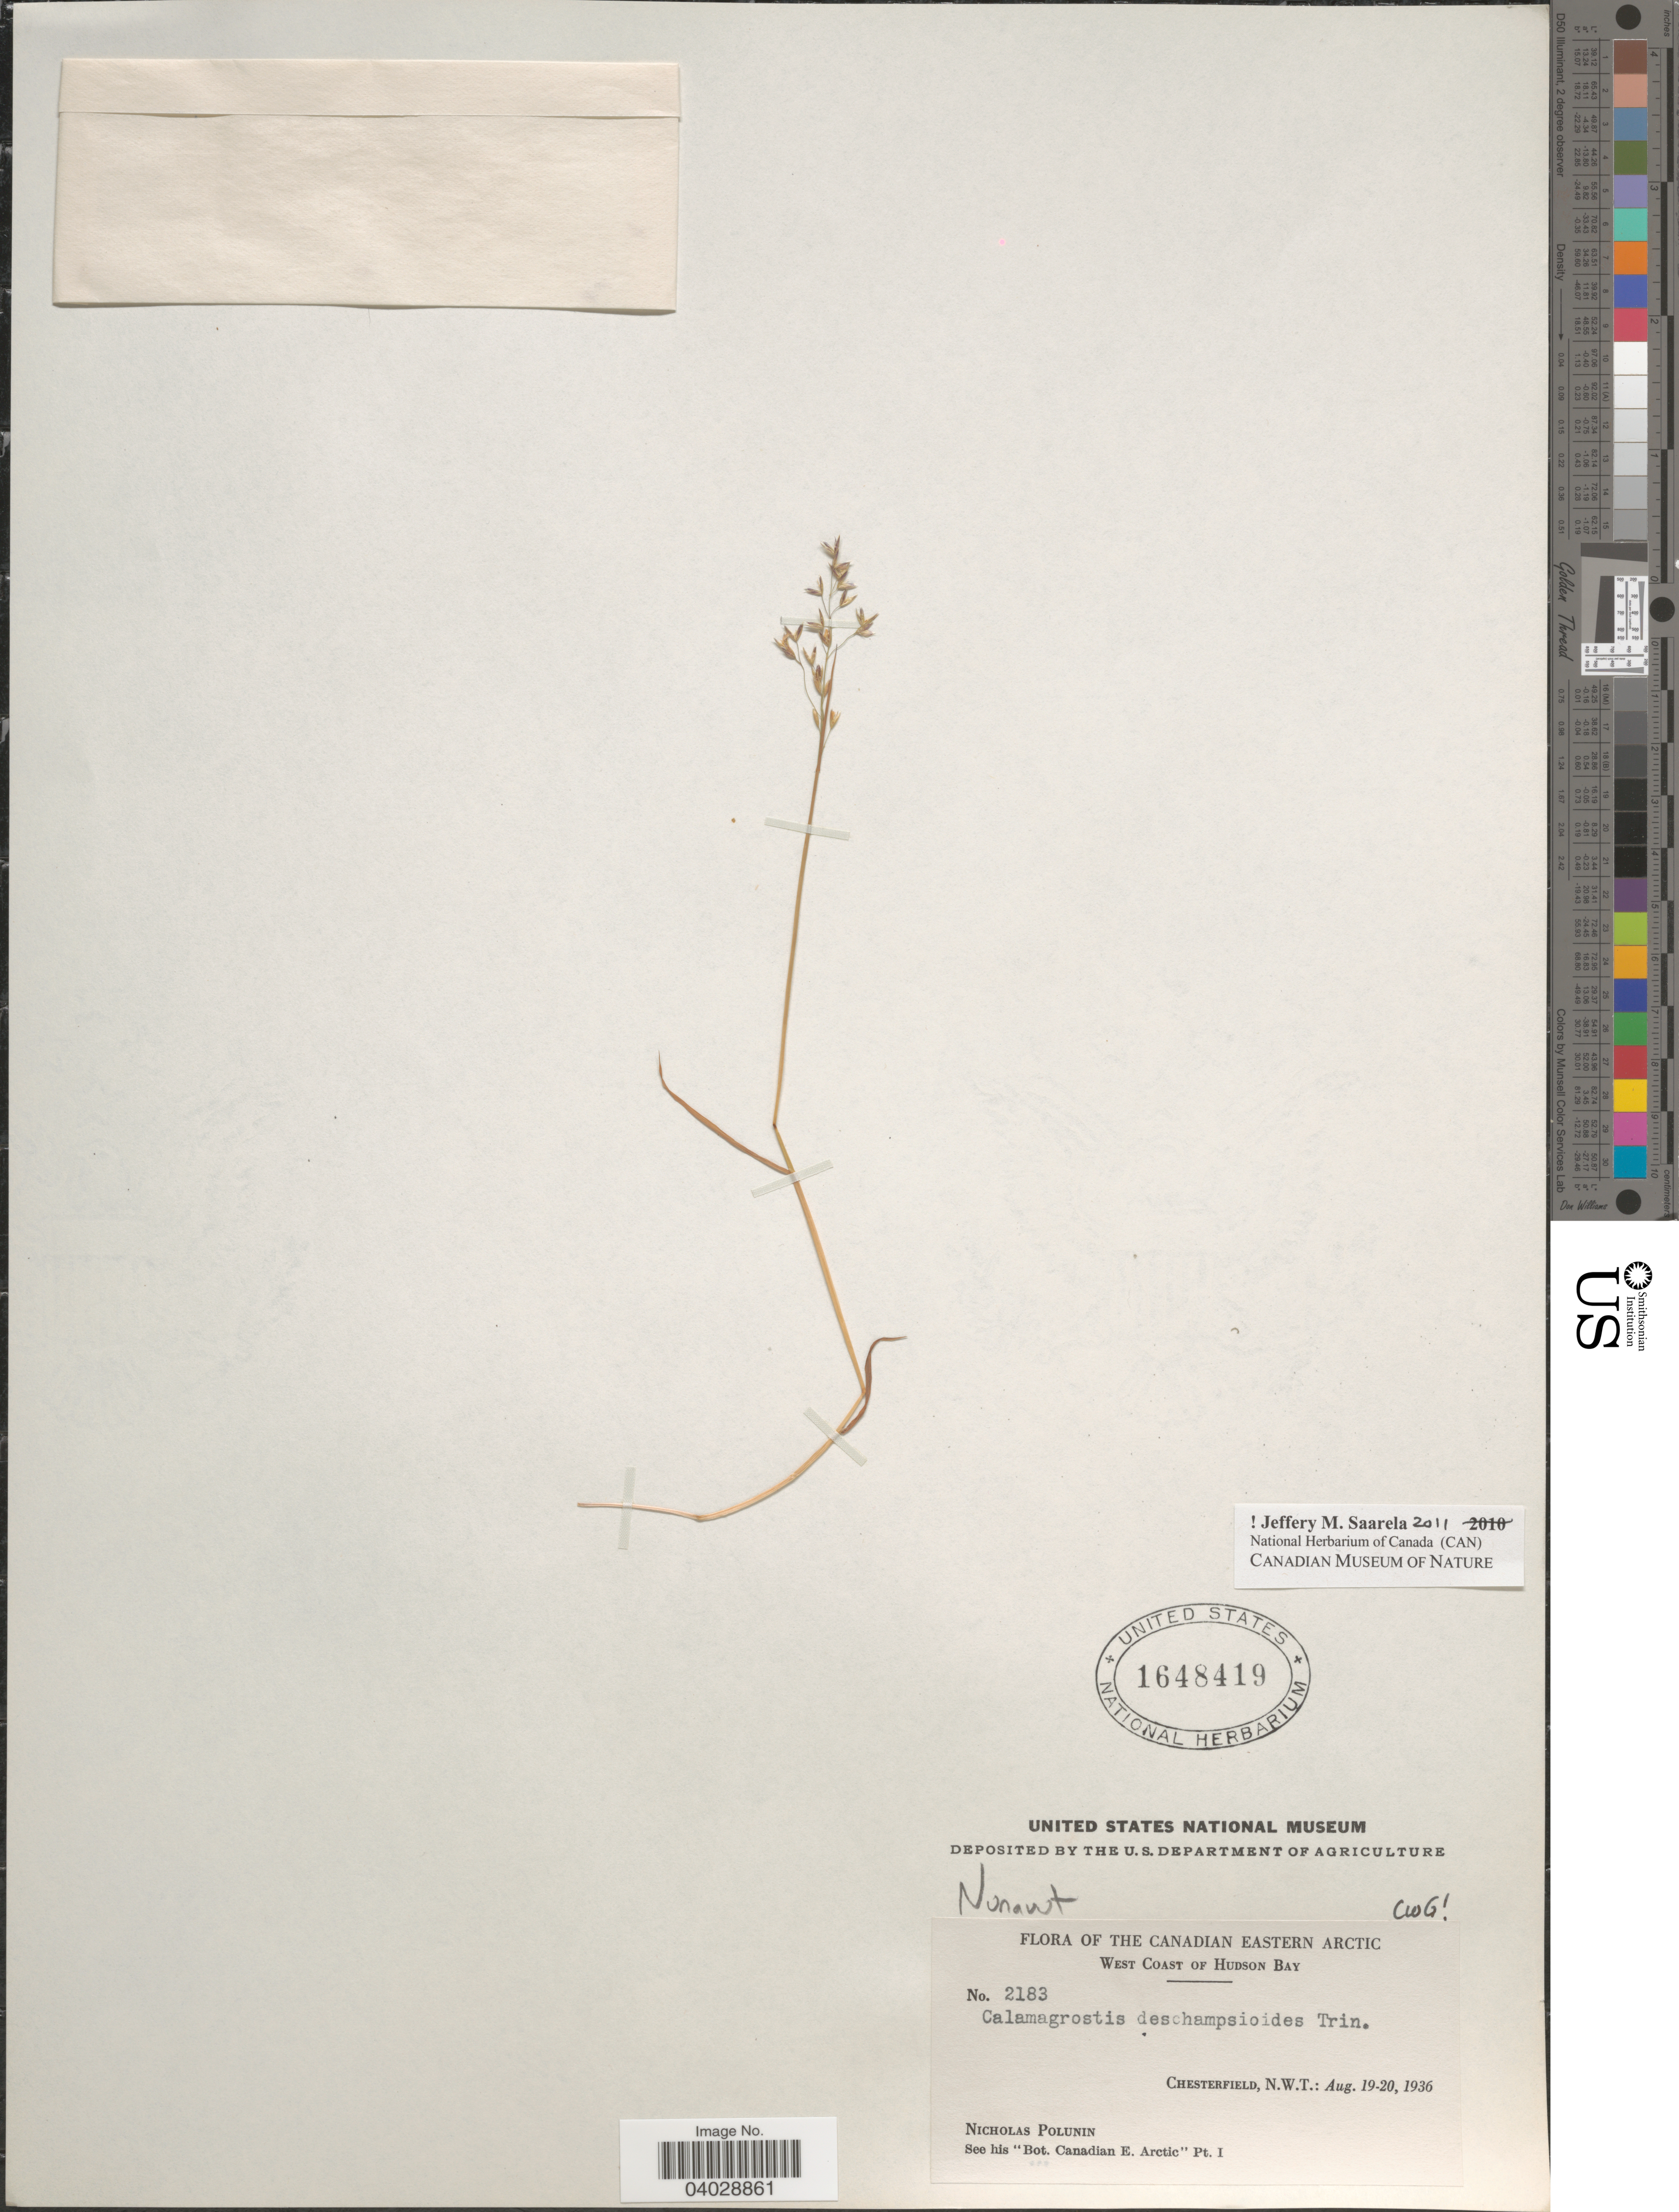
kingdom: Plantae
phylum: Tracheophyta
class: Liliopsida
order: Poales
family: Poaceae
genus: Calamagrostis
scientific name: Calamagrostis deschampsioides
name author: Trin.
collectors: N. V. Polunin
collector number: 2183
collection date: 1936-08-19/1936-08-20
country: Canada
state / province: Northwest Territories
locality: Nunavut [unsure placement] Canadian Eastern Arctic. West Coast of Hudson Bay. Chesterfield, N.W.T.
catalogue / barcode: US 1648419